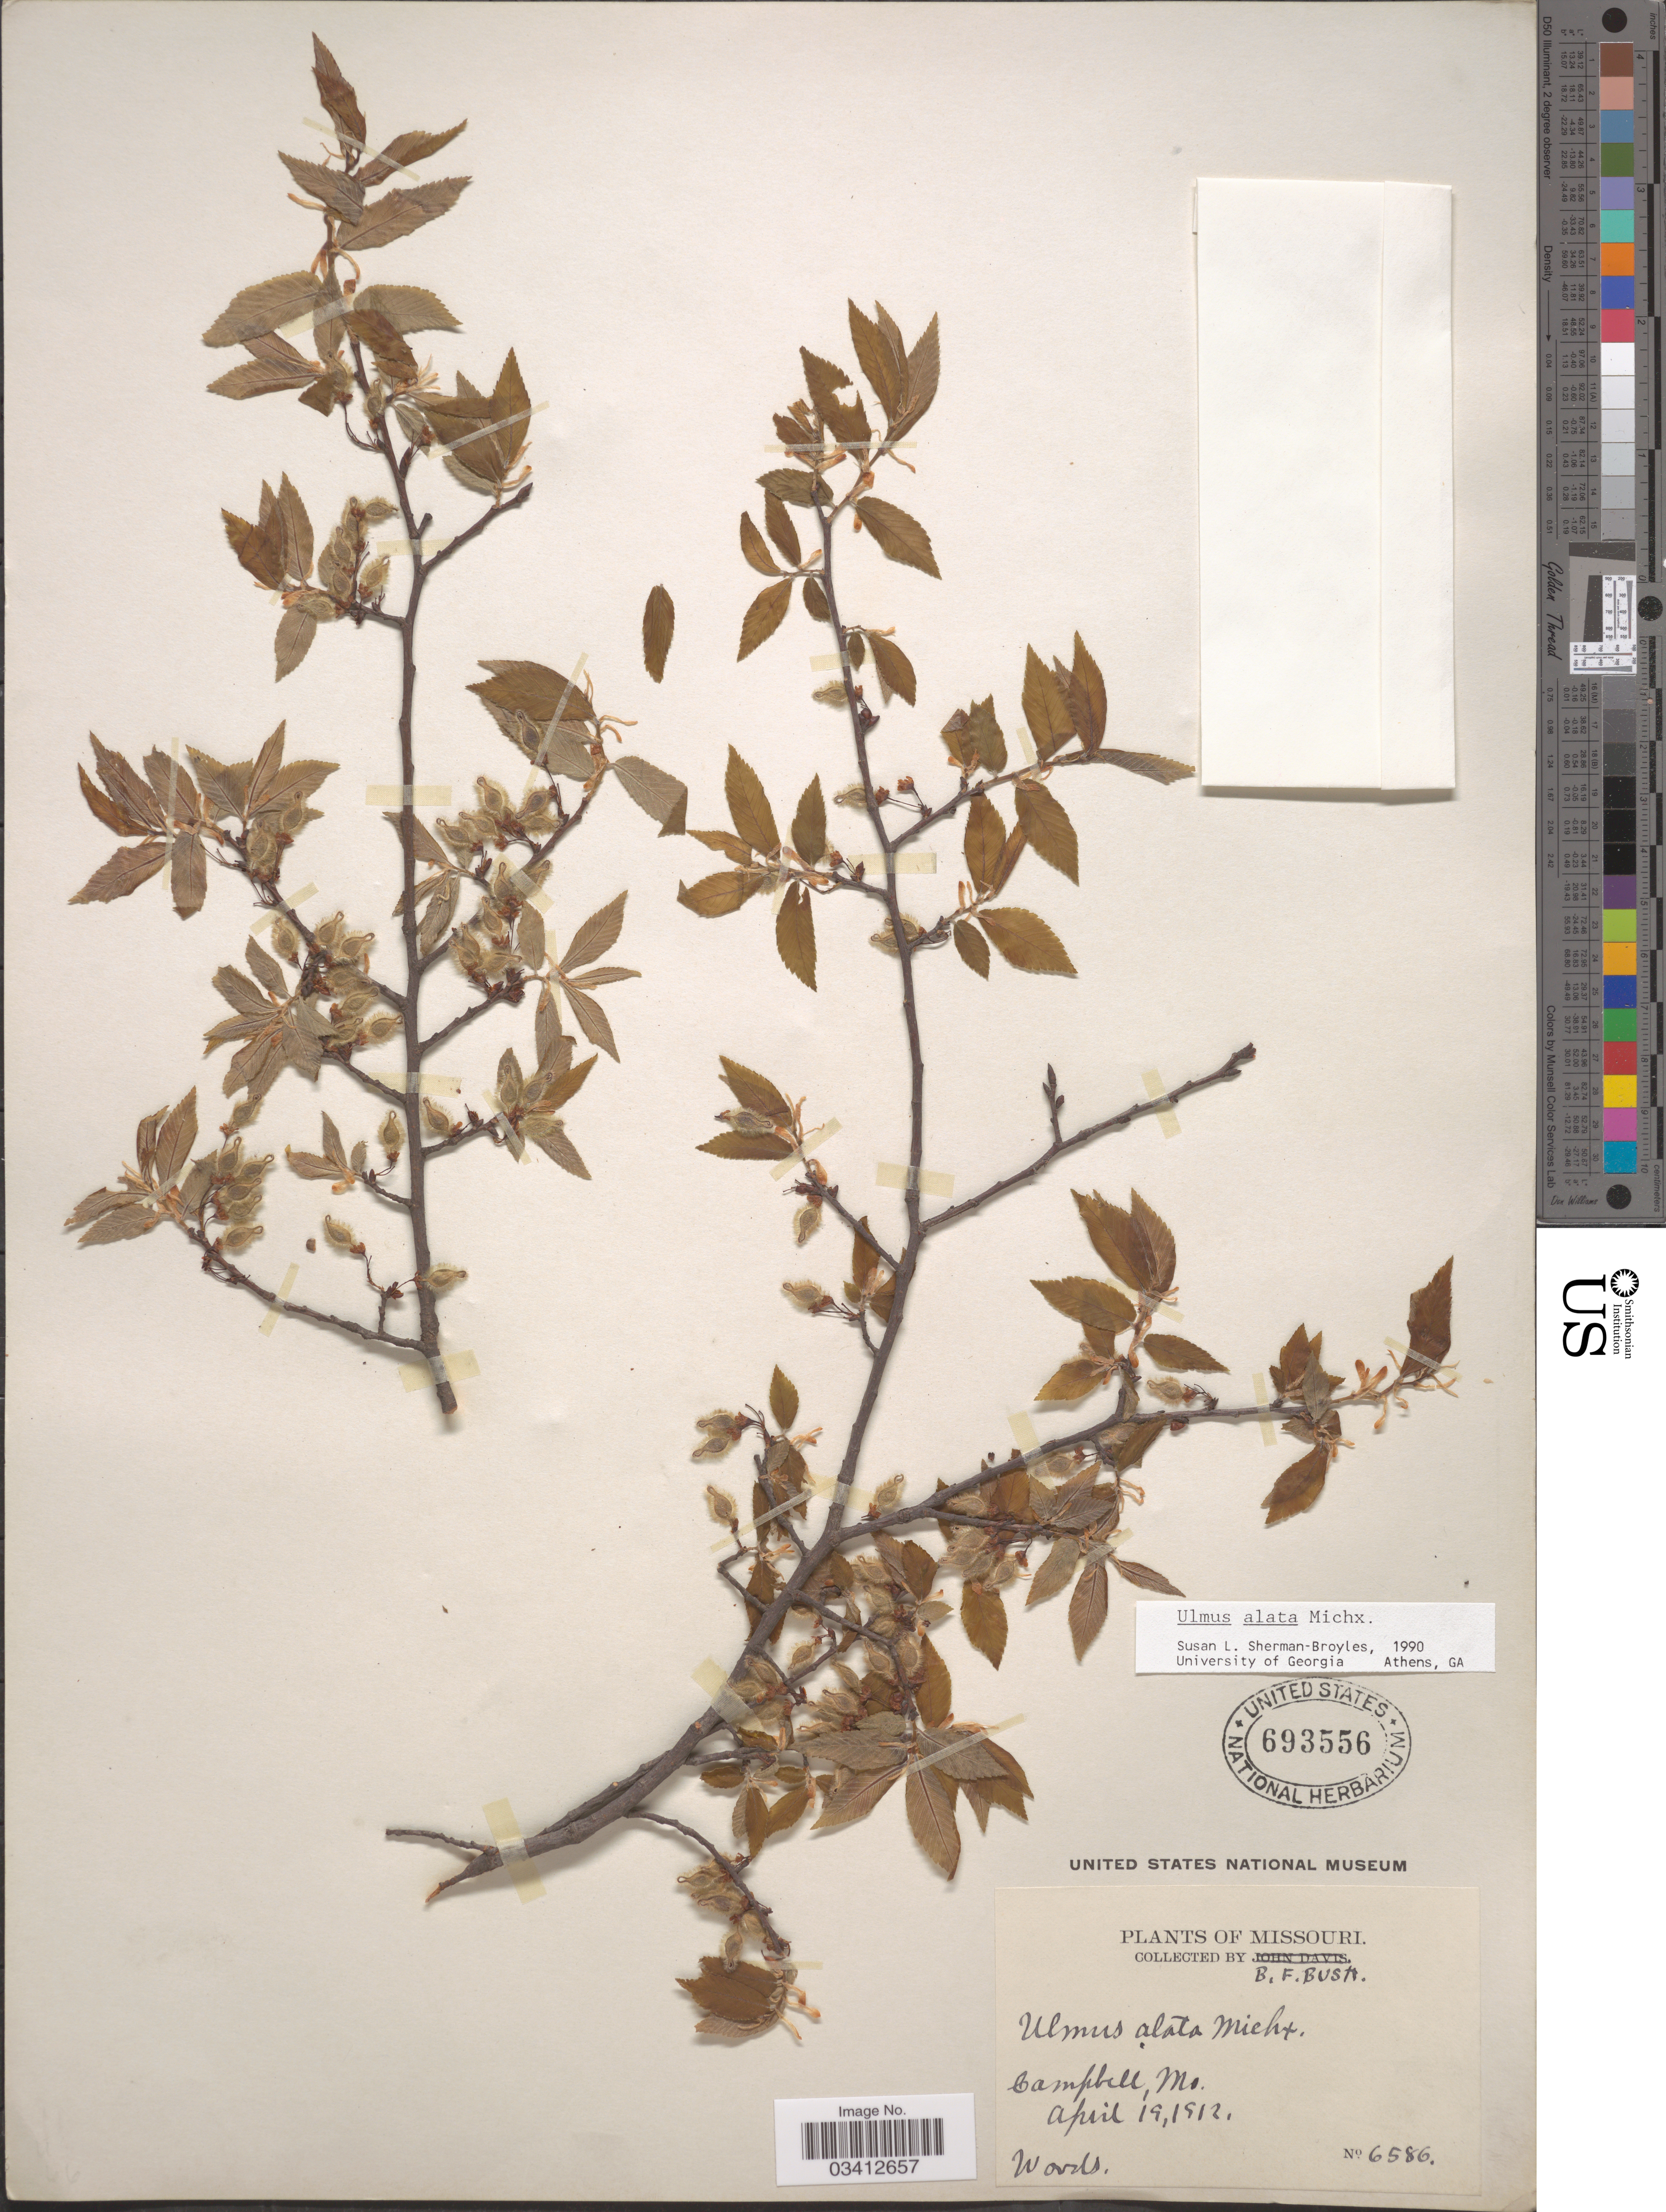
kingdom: Plantae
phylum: Tracheophyta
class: Magnoliopsida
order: Rosales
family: Ulmaceae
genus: Ulmus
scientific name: Ulmus alata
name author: Michx.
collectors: B. F. Bush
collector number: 6586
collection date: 1912-04-19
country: United States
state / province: Missouri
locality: Campbell.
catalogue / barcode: US 693556